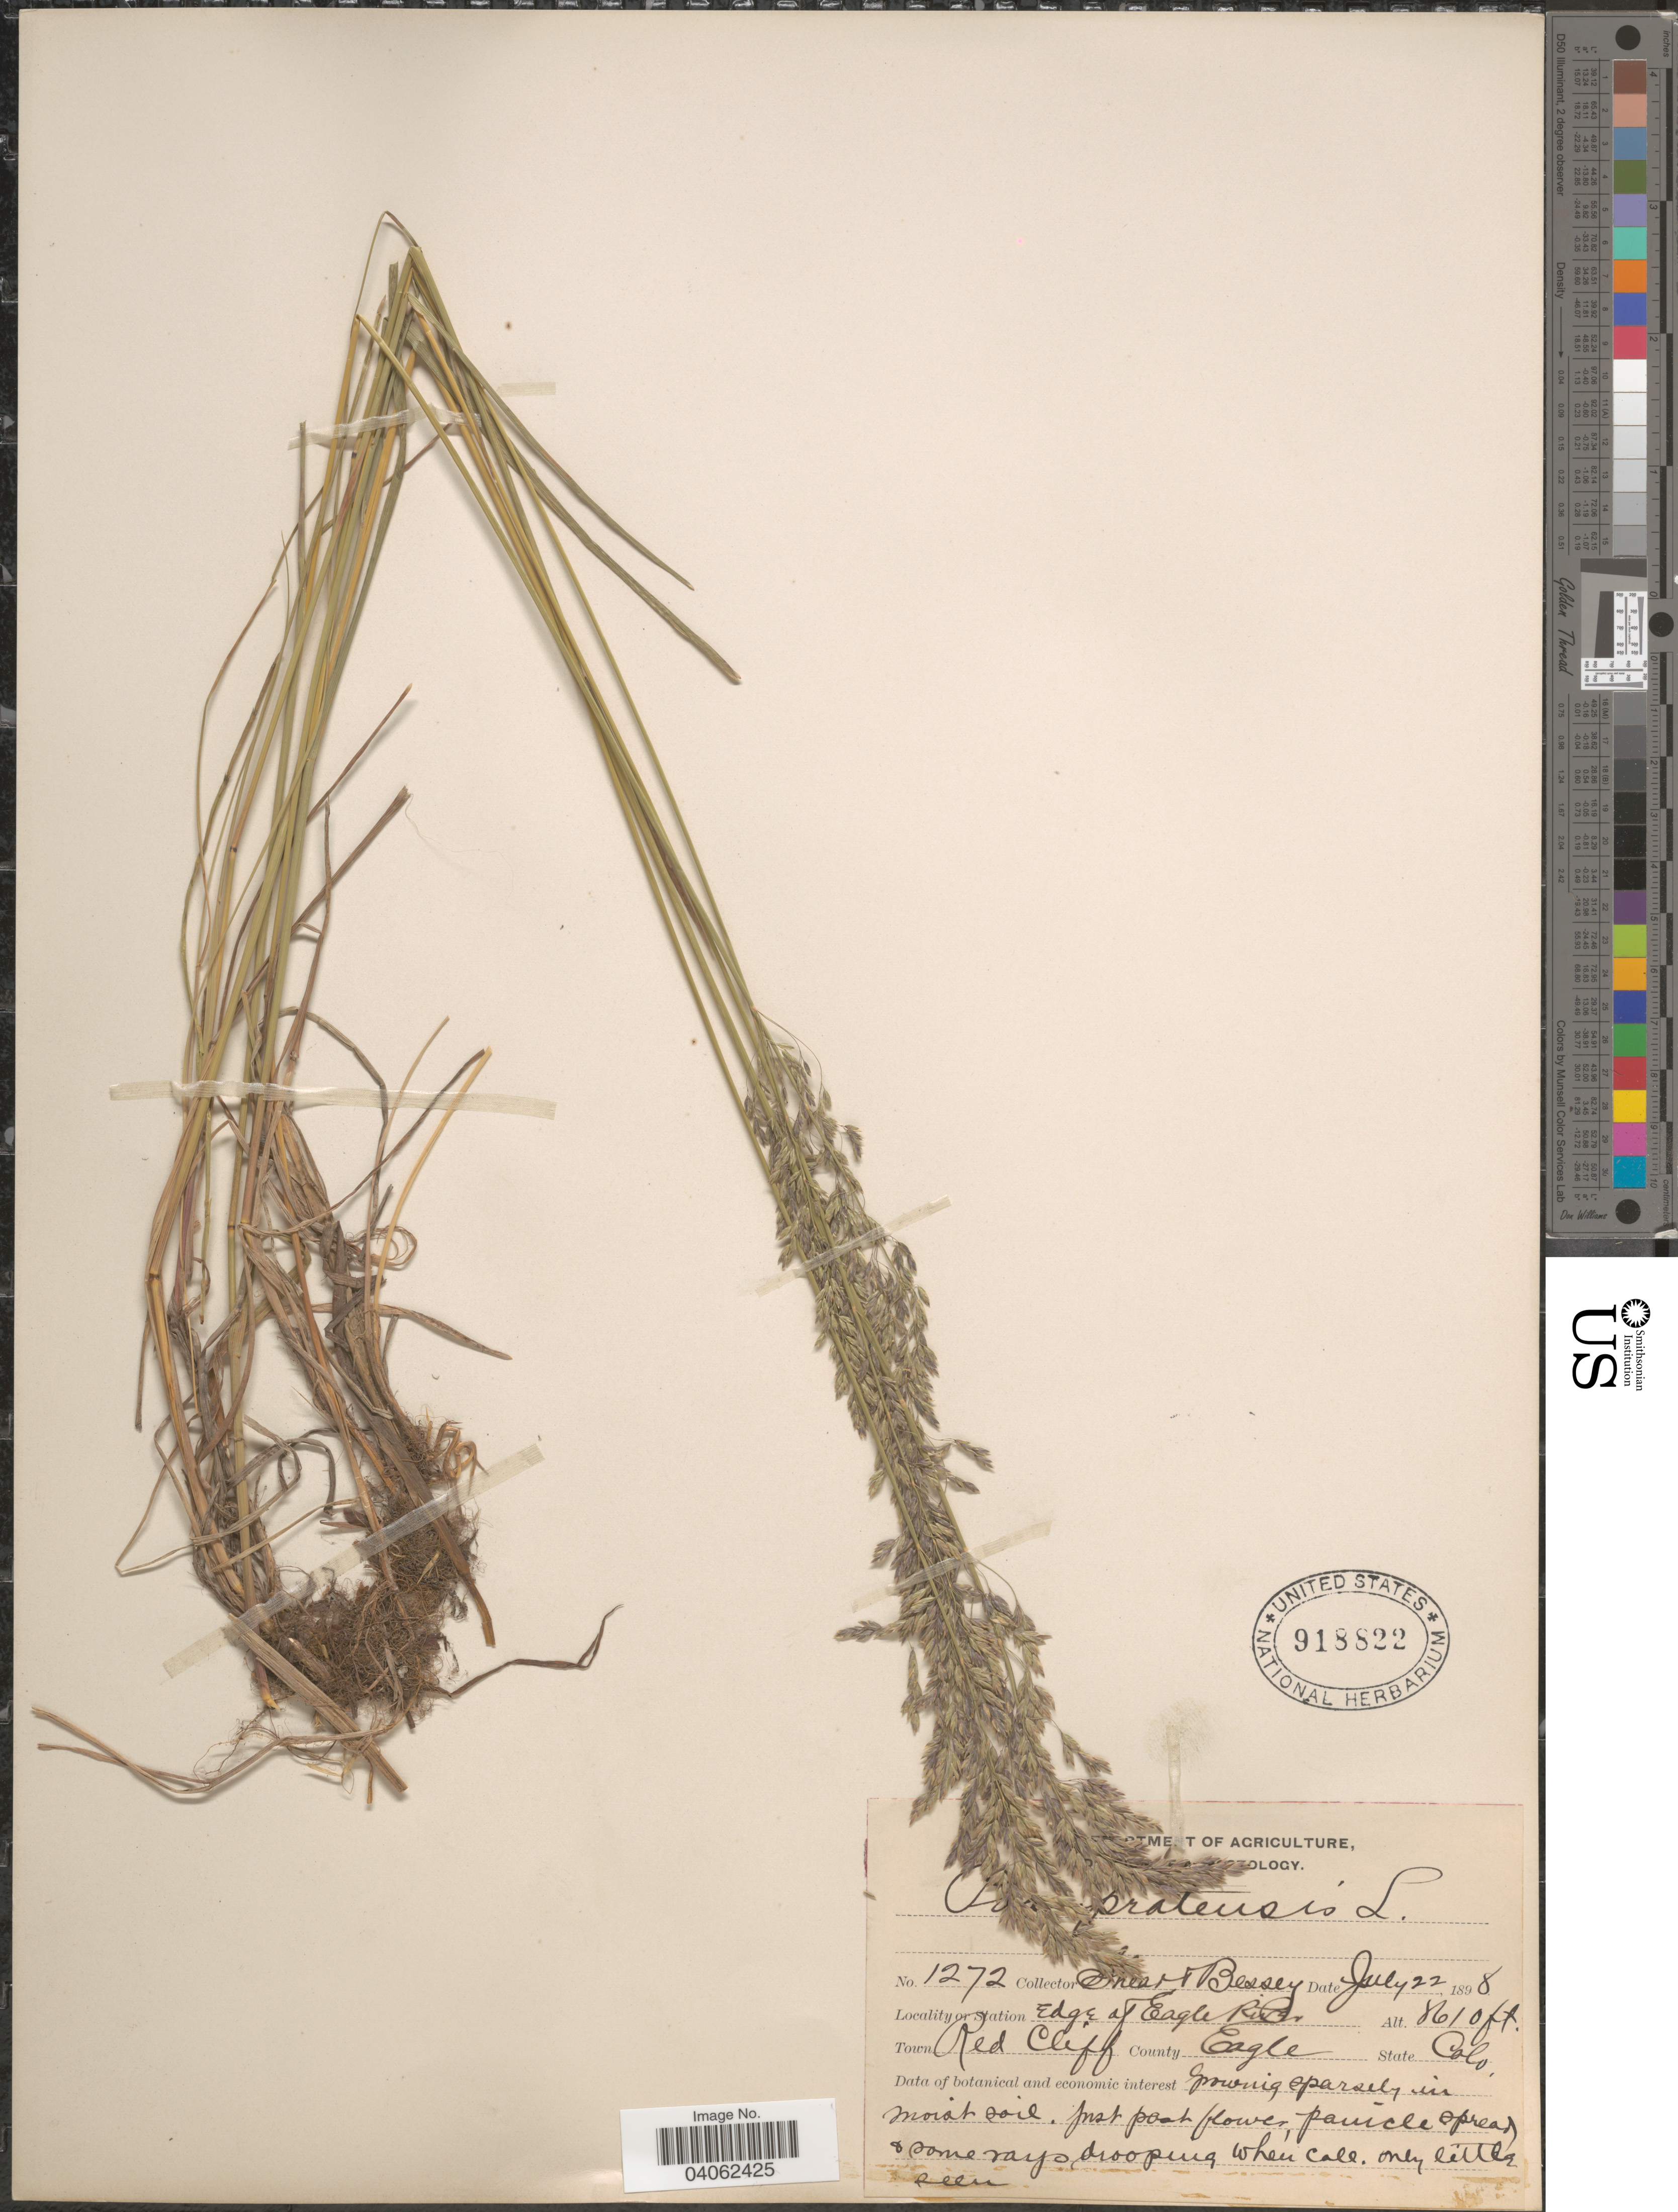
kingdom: Plantae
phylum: Tracheophyta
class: Liliopsida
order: Poales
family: Poaceae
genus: Poa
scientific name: Poa pratensis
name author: L.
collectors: -- Shear & -. Bessey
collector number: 1272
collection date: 1898-07-22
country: United States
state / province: Colorado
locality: Edge of Eagle River. Town Red Cliff. County Eagle.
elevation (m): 2624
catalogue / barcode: US 918822